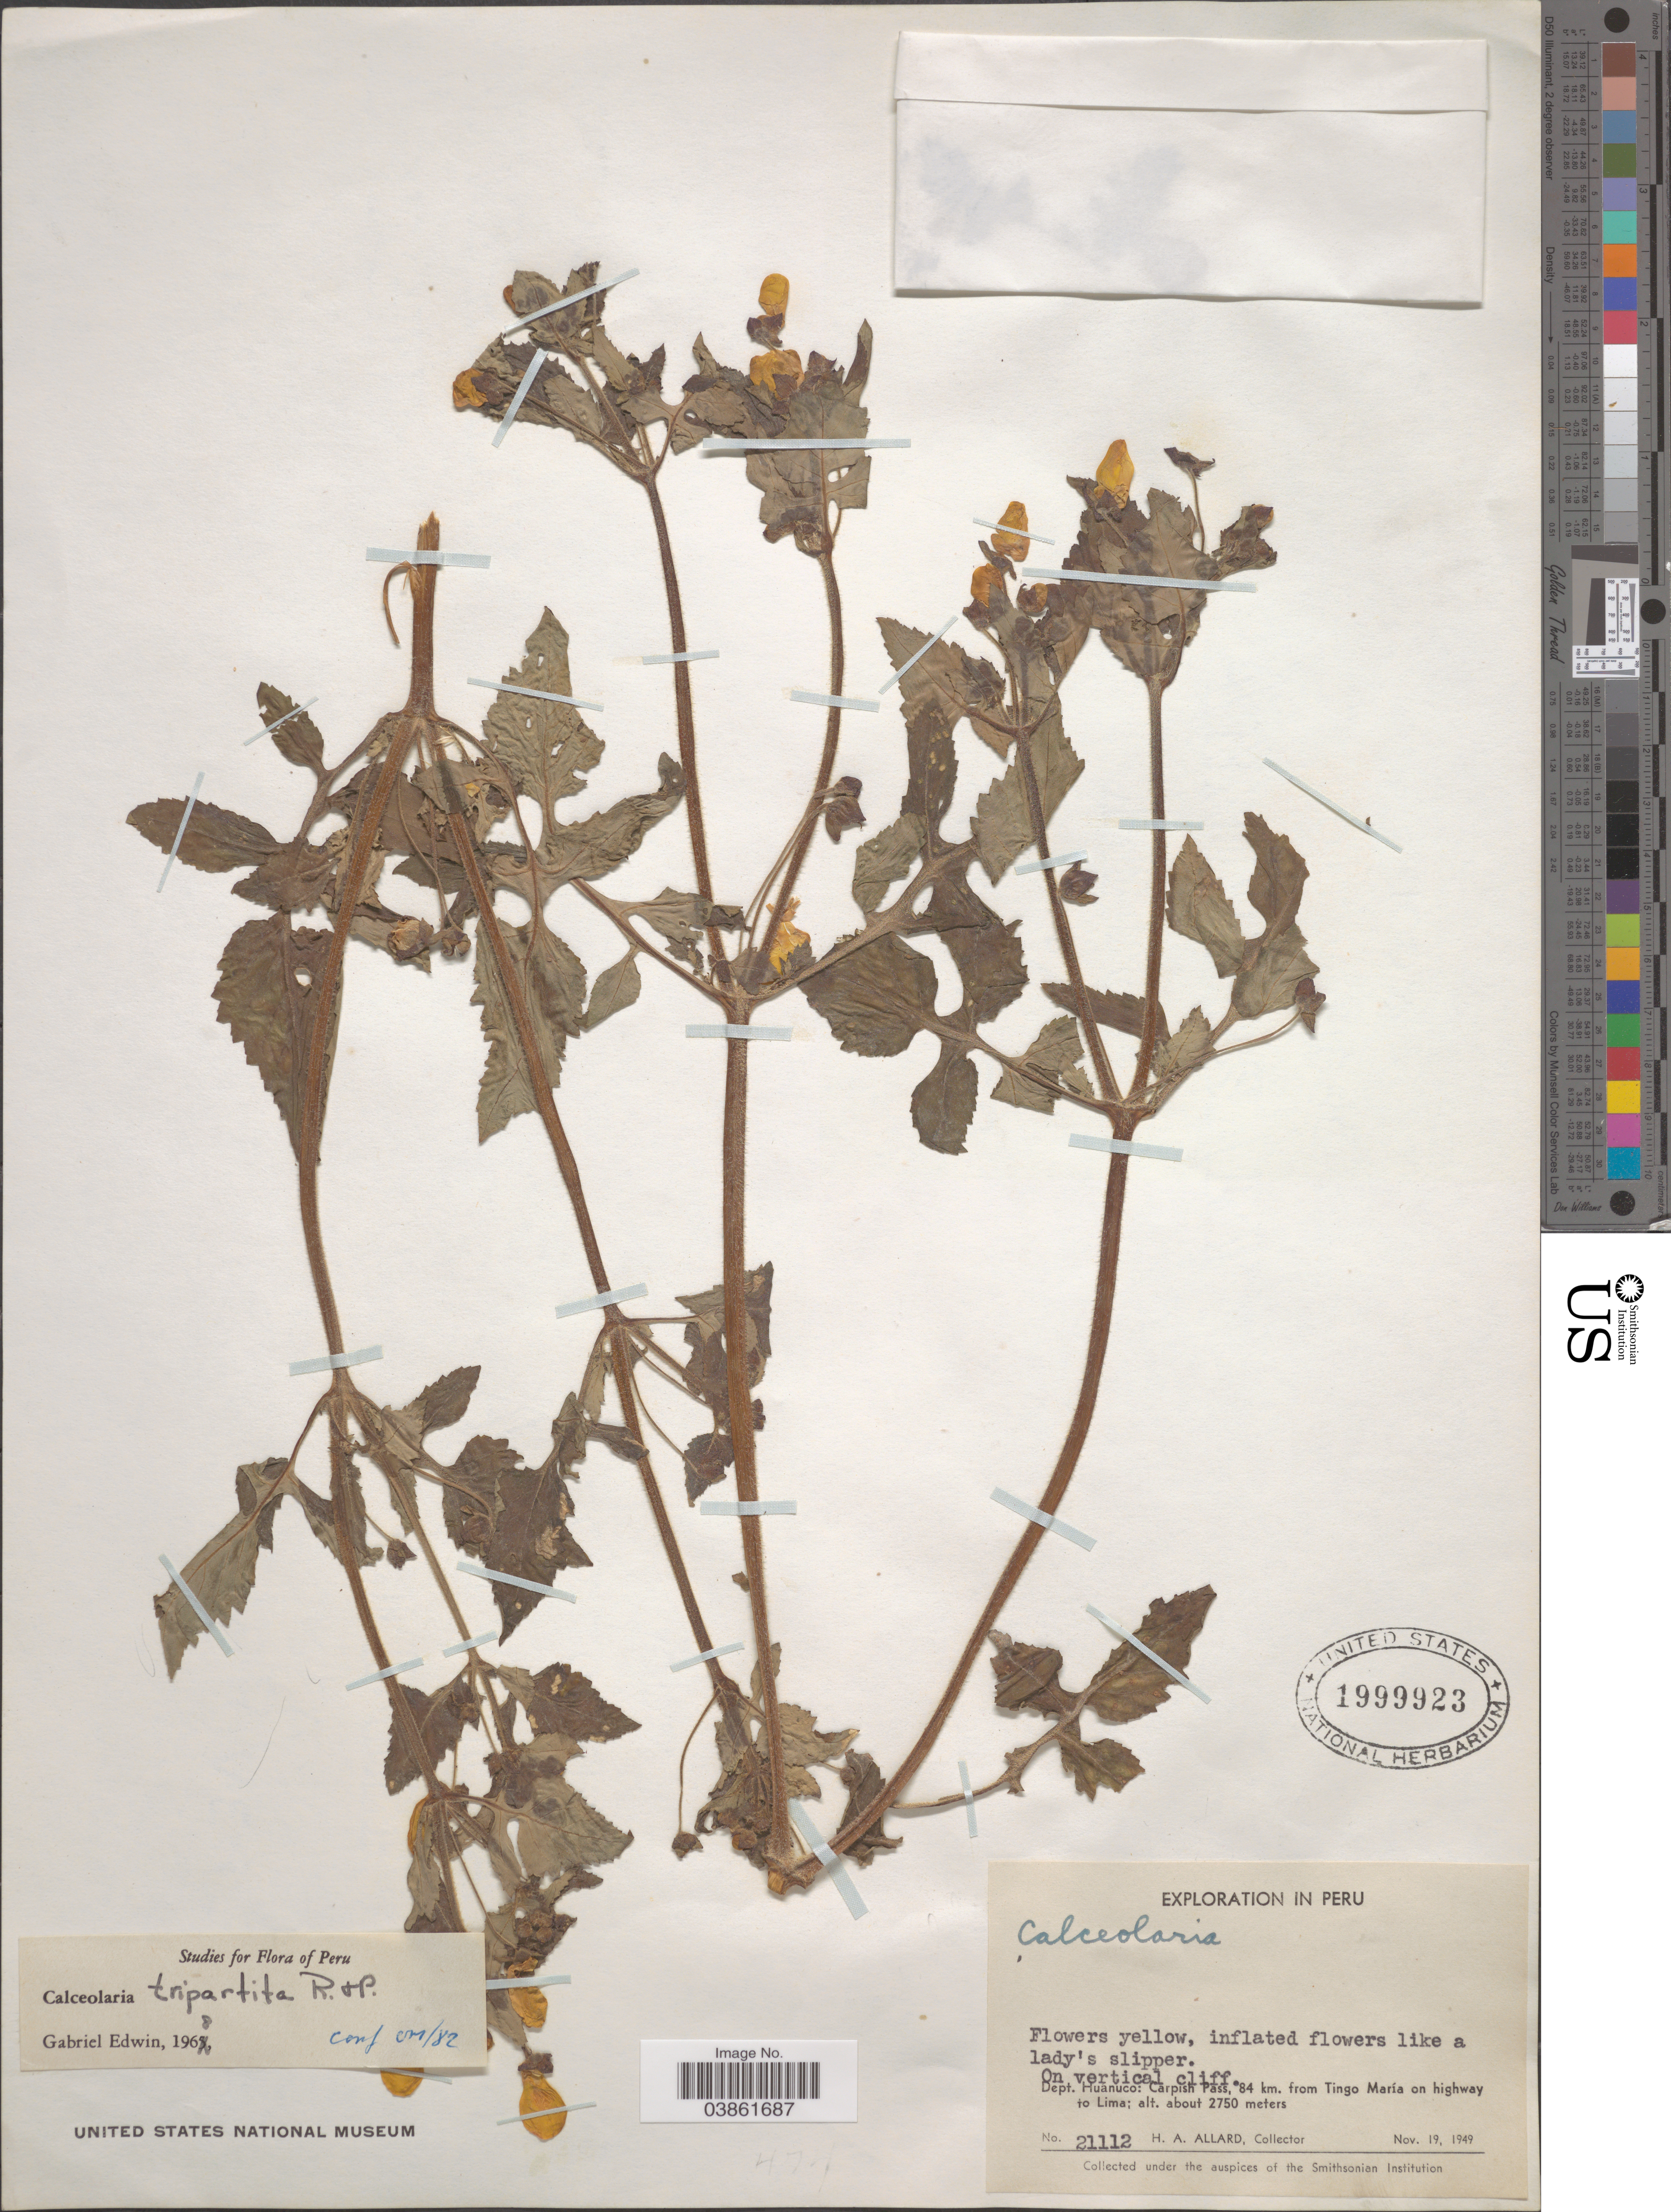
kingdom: Plantae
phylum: Tracheophyta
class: Magnoliopsida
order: Lamiales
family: Calceolariaceae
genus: Calceolaria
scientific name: Calceolaria tripartita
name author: Ruiz & Pav.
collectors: H. A. Allard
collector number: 21112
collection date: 1949-11-19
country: Peru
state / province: Huánuco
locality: On vertical cliff. Dept. Huanuco: Carpish Pass, 84 km. from Tingo-María on highway to Lima.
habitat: on vertical cliff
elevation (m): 2750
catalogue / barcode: US 1999923